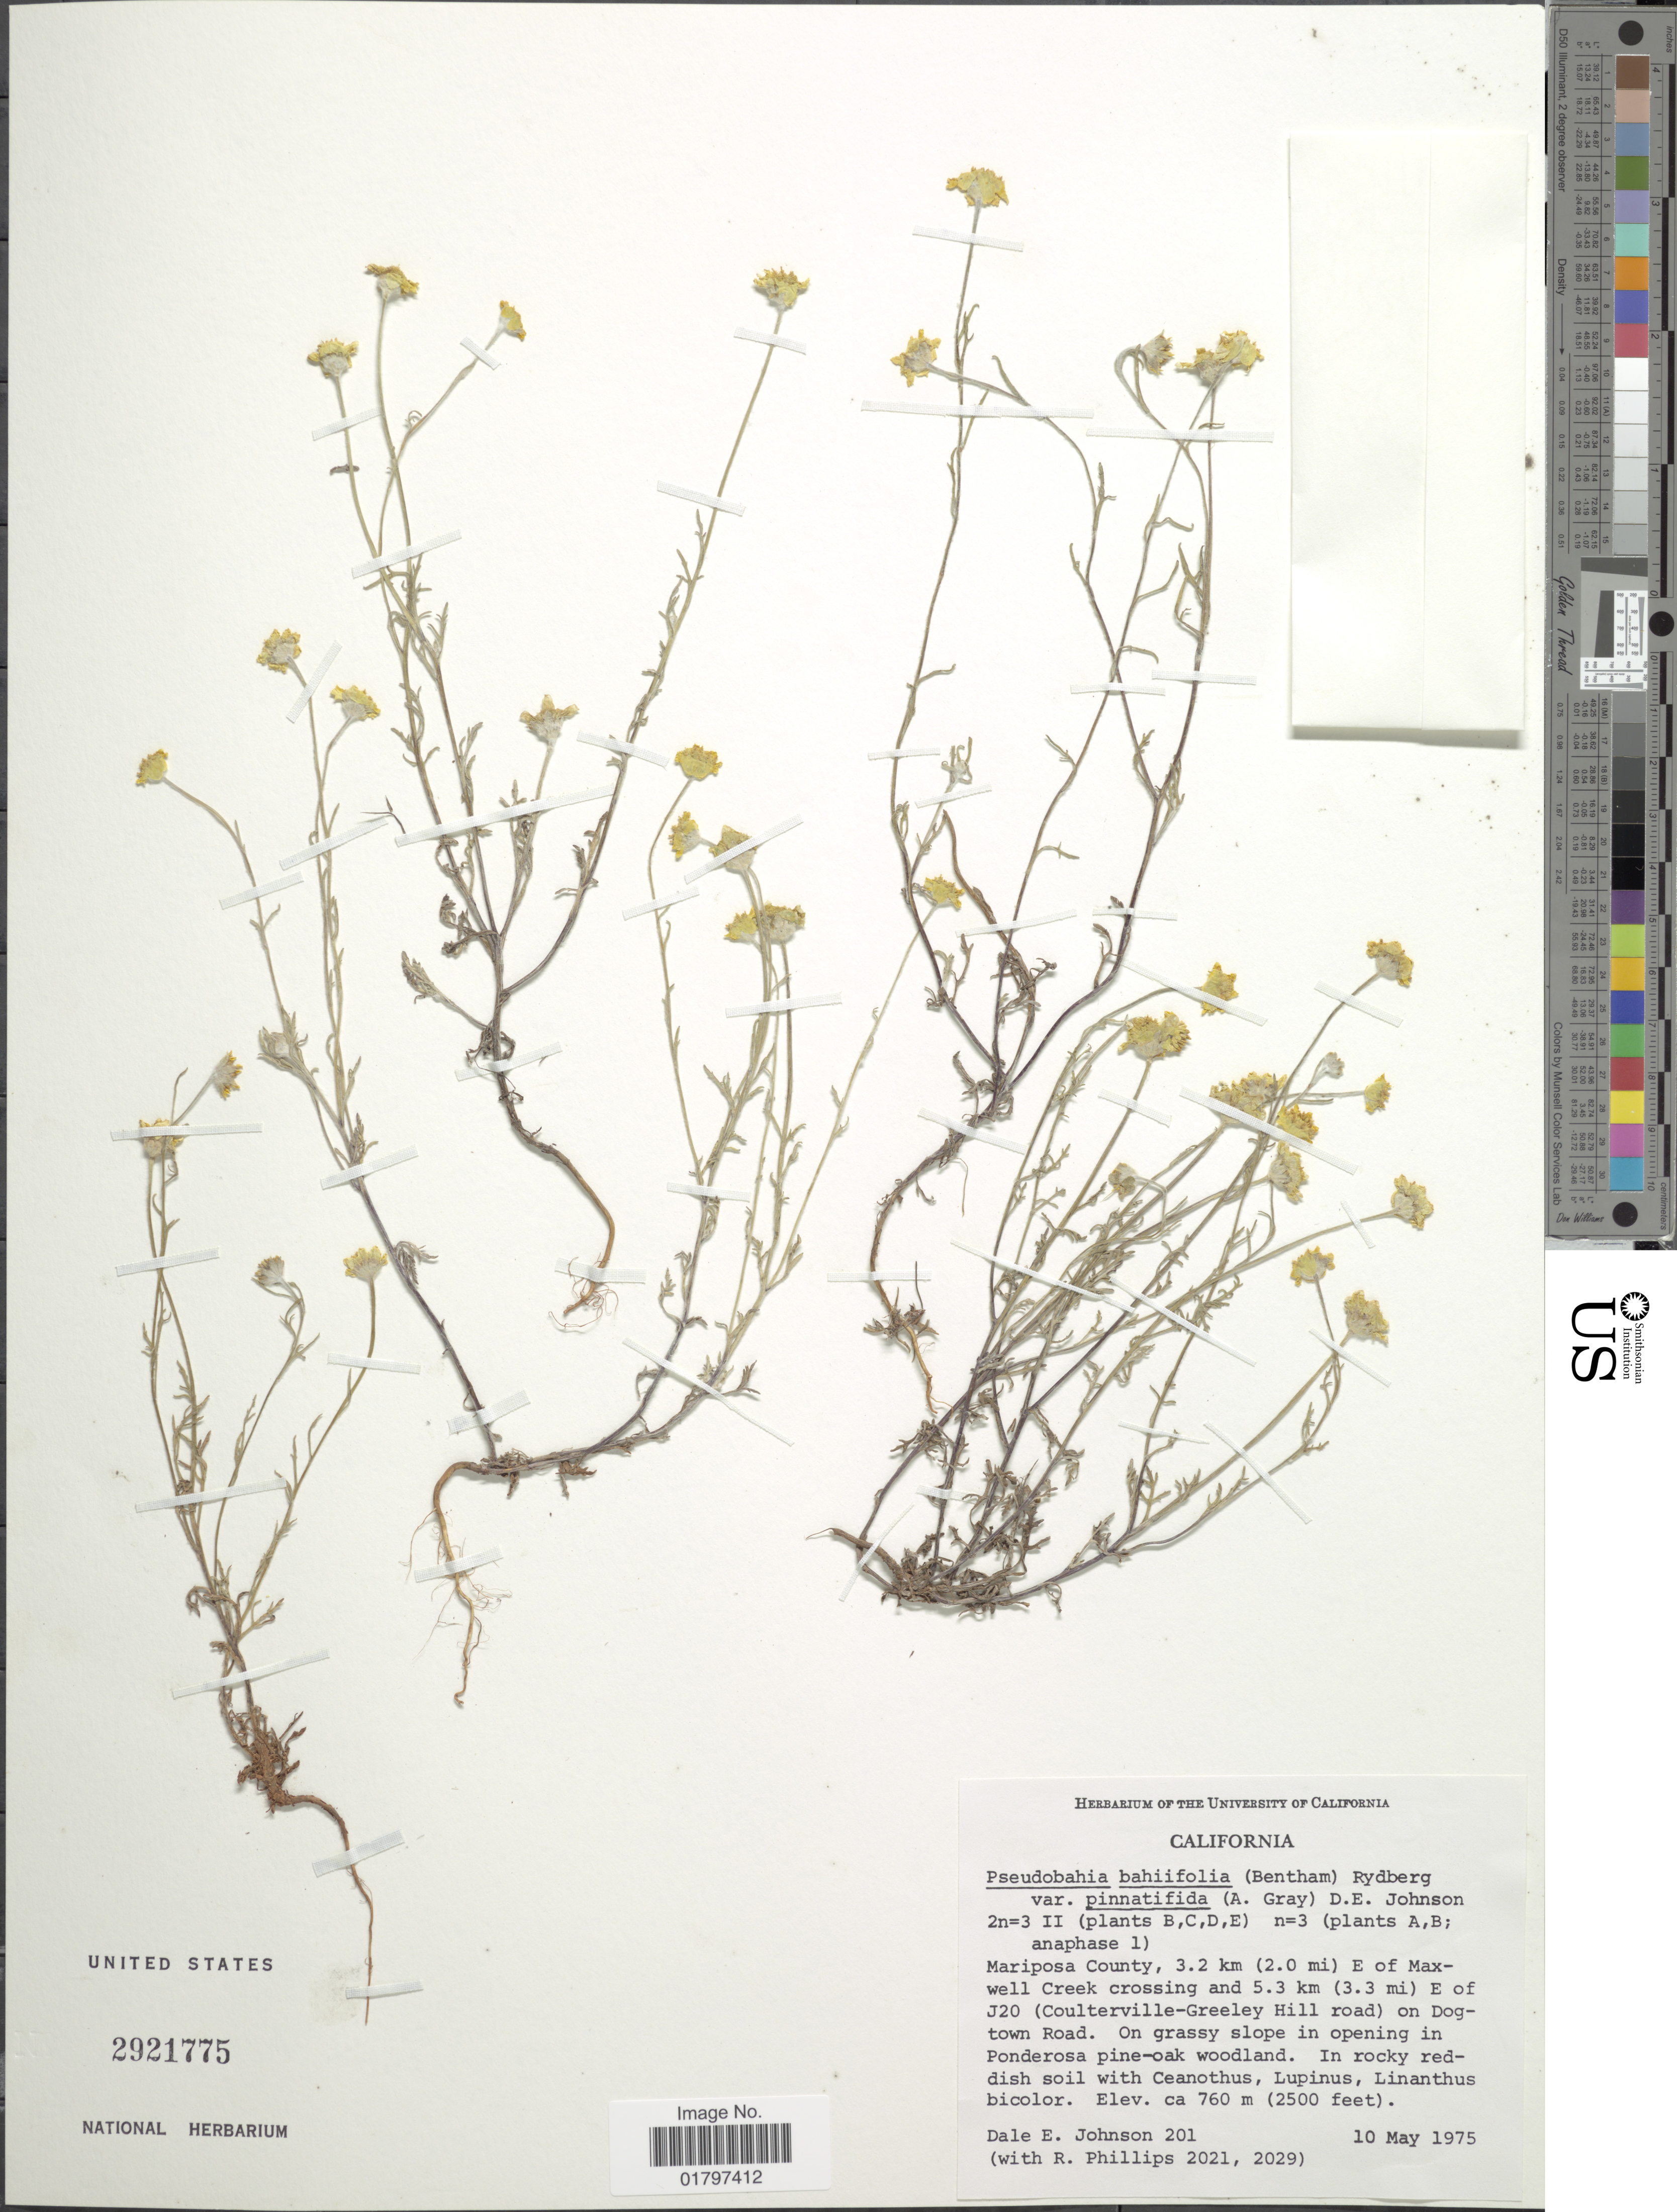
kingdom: Plantae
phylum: Tracheophyta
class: Magnoliopsida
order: Asterales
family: Asteraceae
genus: Monolopia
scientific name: Monolopia bahiifolia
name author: Benth.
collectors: D. E. Johnson & R. Phillips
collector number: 201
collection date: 1975-05-10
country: United States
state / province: California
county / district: Mariposa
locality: Mariposa County, 3.2 km (2.0 mi) E of Maxwell Creek crossing and 5.3 km (3.3 mi) E of J20 (Coulterville-Greeley Hill road) on Dogtown Road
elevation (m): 760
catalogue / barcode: US 2921775